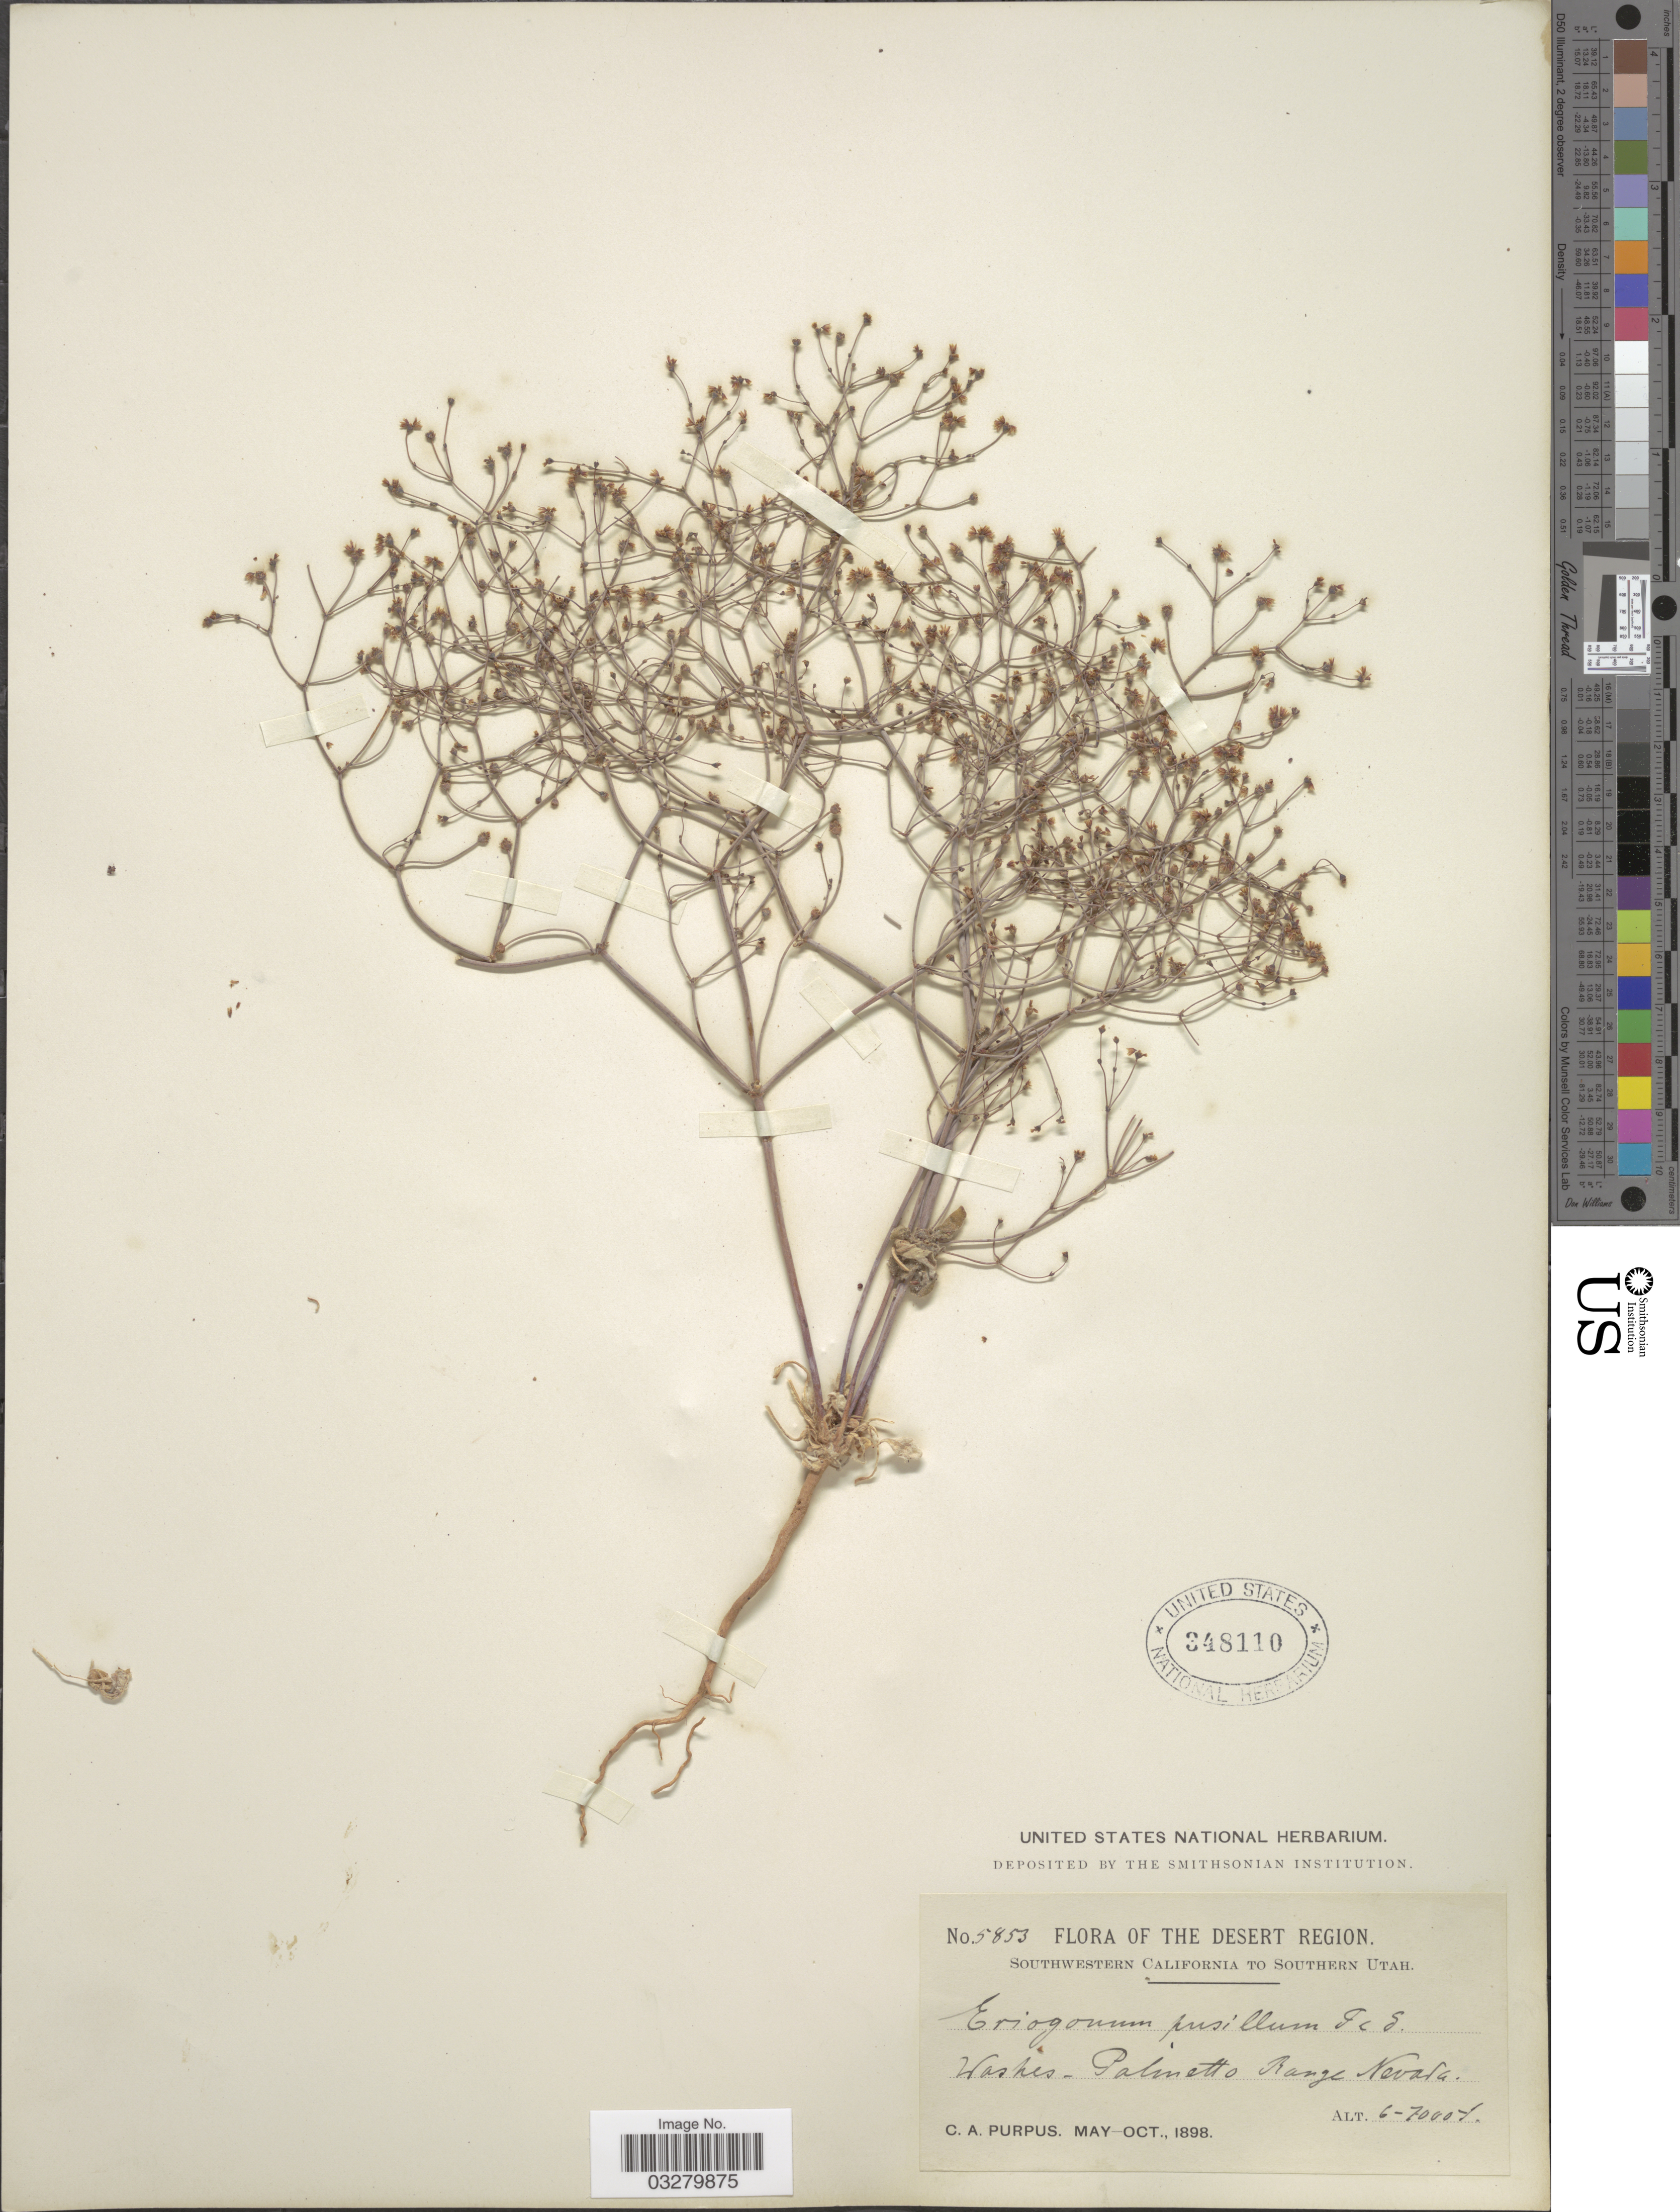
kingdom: Plantae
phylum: Tracheophyta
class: Magnoliopsida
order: Caryophyllales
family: Polygonaceae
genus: Eriogonum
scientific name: Eriogonum pusillum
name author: Torr. & A. Gray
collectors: C. A. Purpus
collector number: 5853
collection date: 1898-05/1898-10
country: United States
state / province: Nevada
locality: The Desert Region. Palmetto Range.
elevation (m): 1829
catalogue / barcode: US 348110